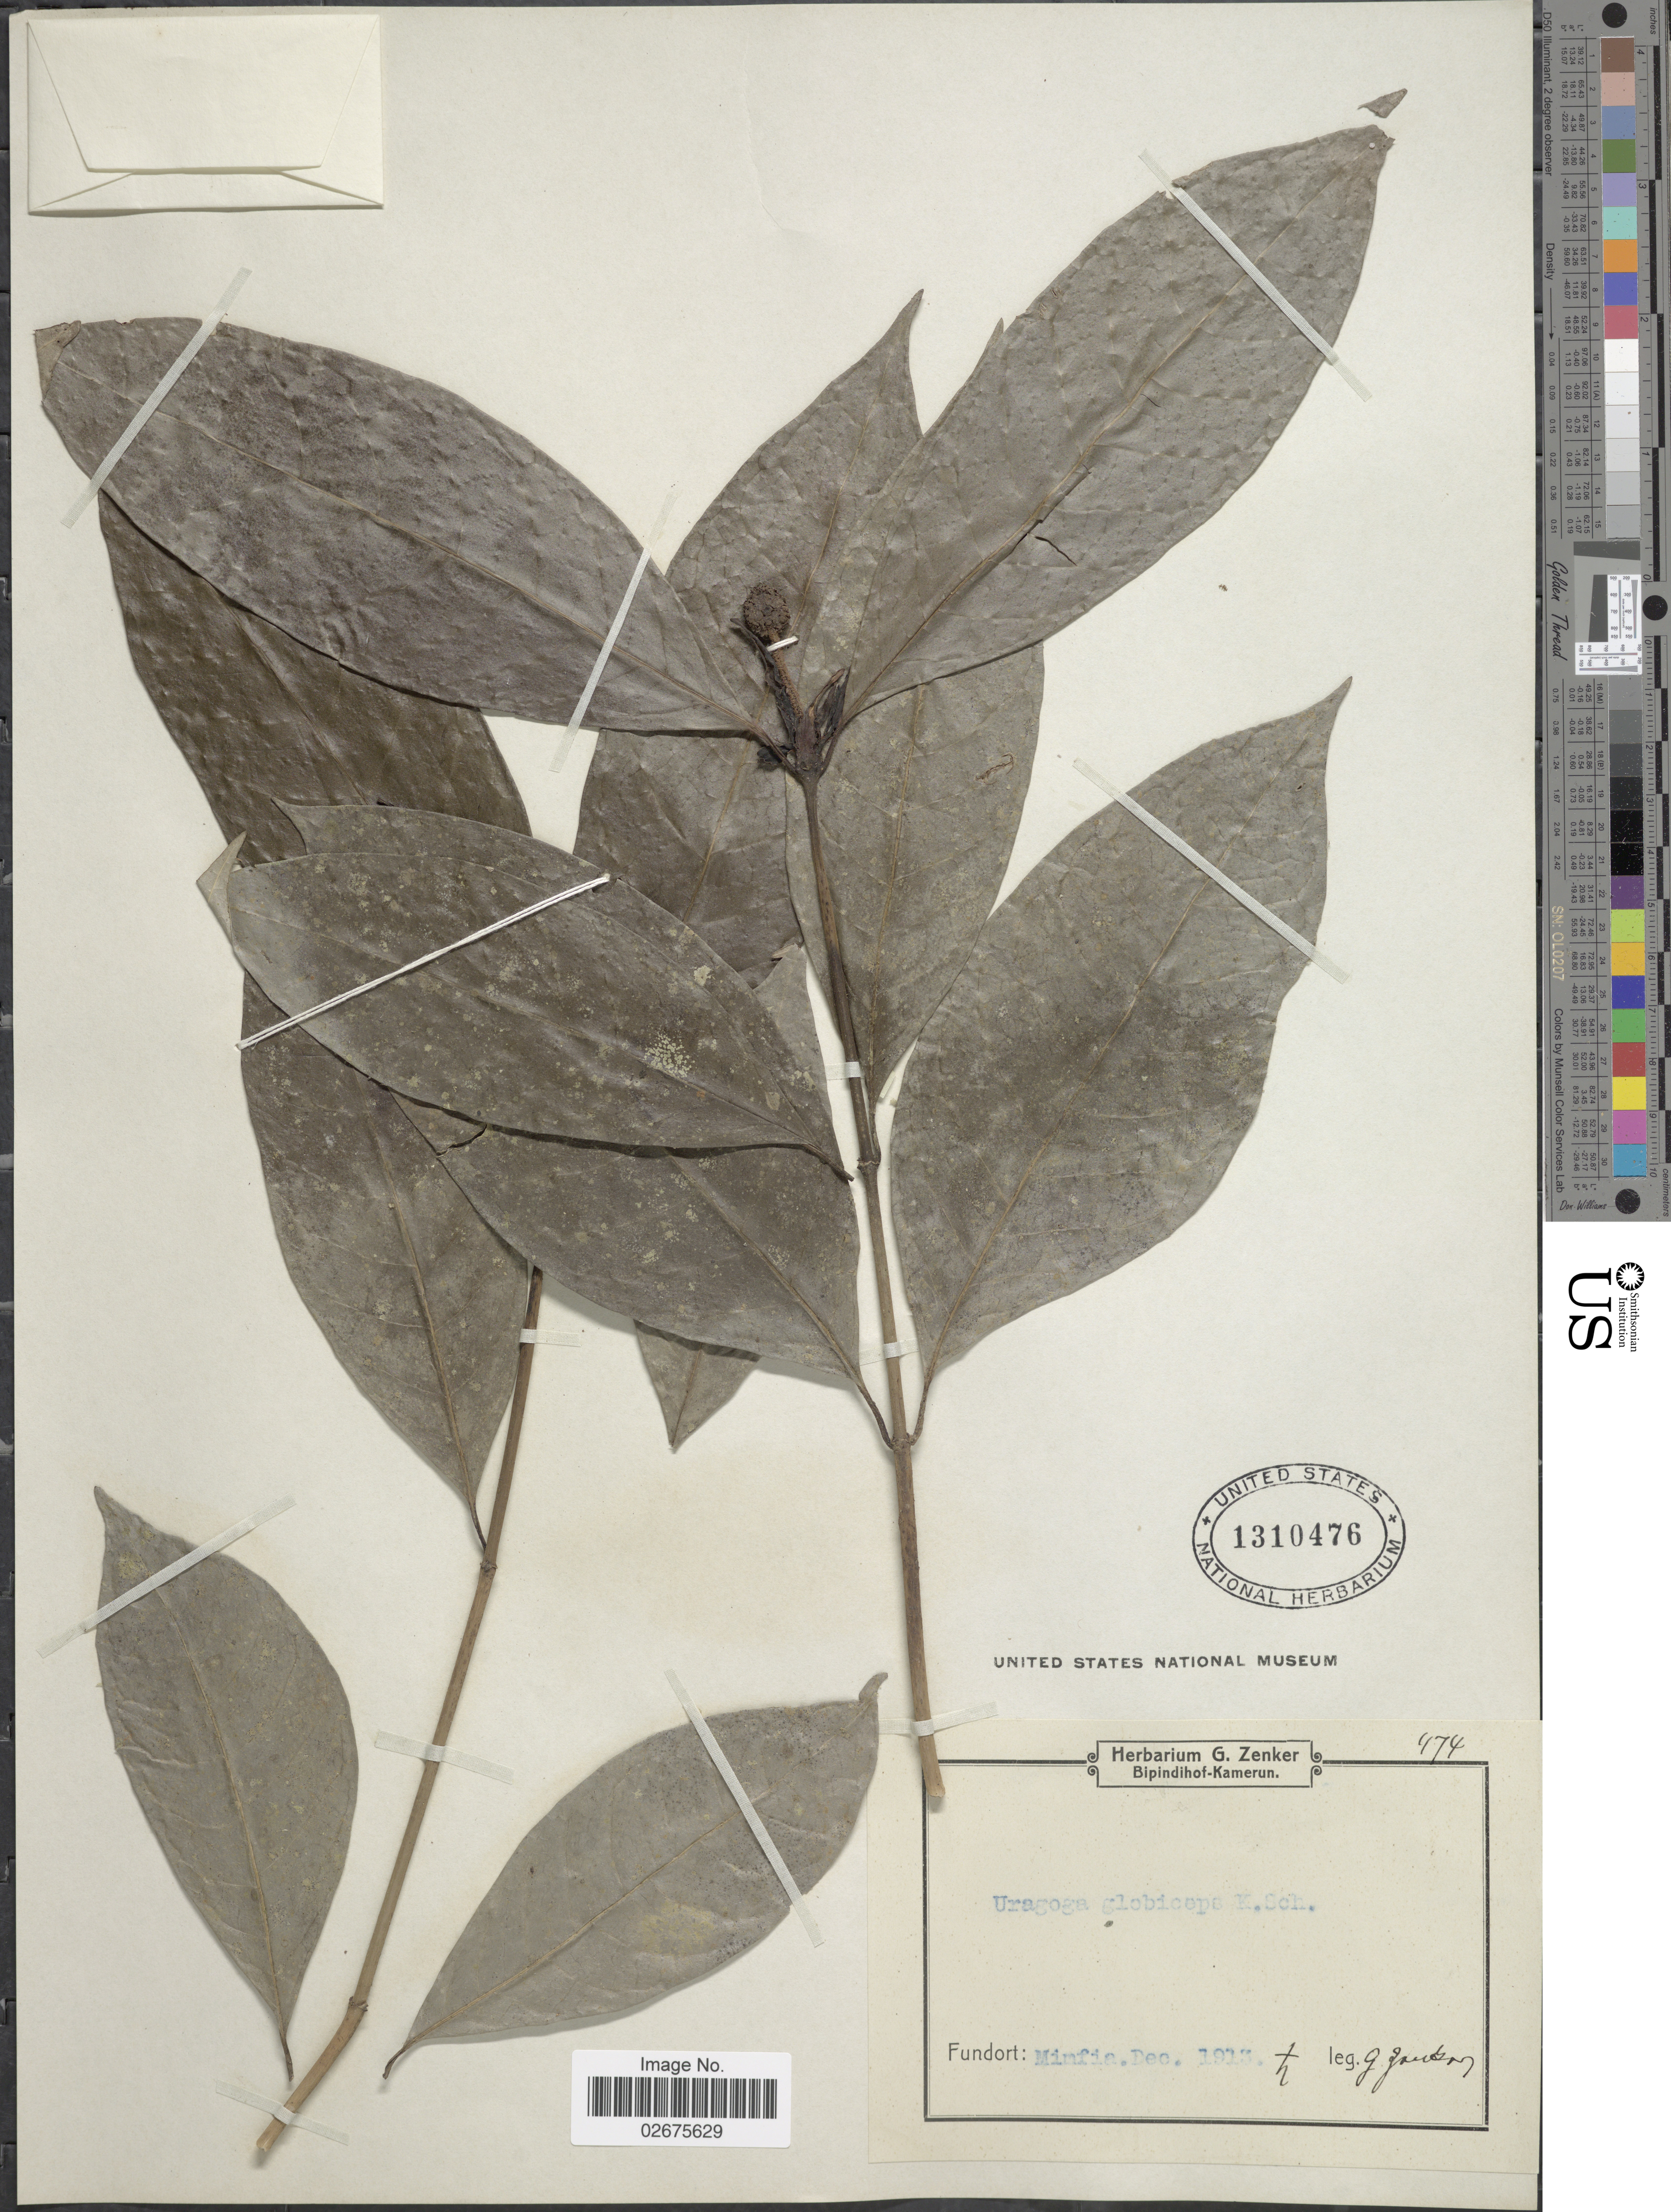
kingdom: Plantae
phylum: Tracheophyta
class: Magnoliopsida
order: Gentianales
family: Rubiaceae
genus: Psychotria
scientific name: Psychotria globiceps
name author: K. Schum.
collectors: G. A. Zenker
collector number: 474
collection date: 1913-12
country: Cameroon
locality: Kamerun, Mimfia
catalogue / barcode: US 1310476